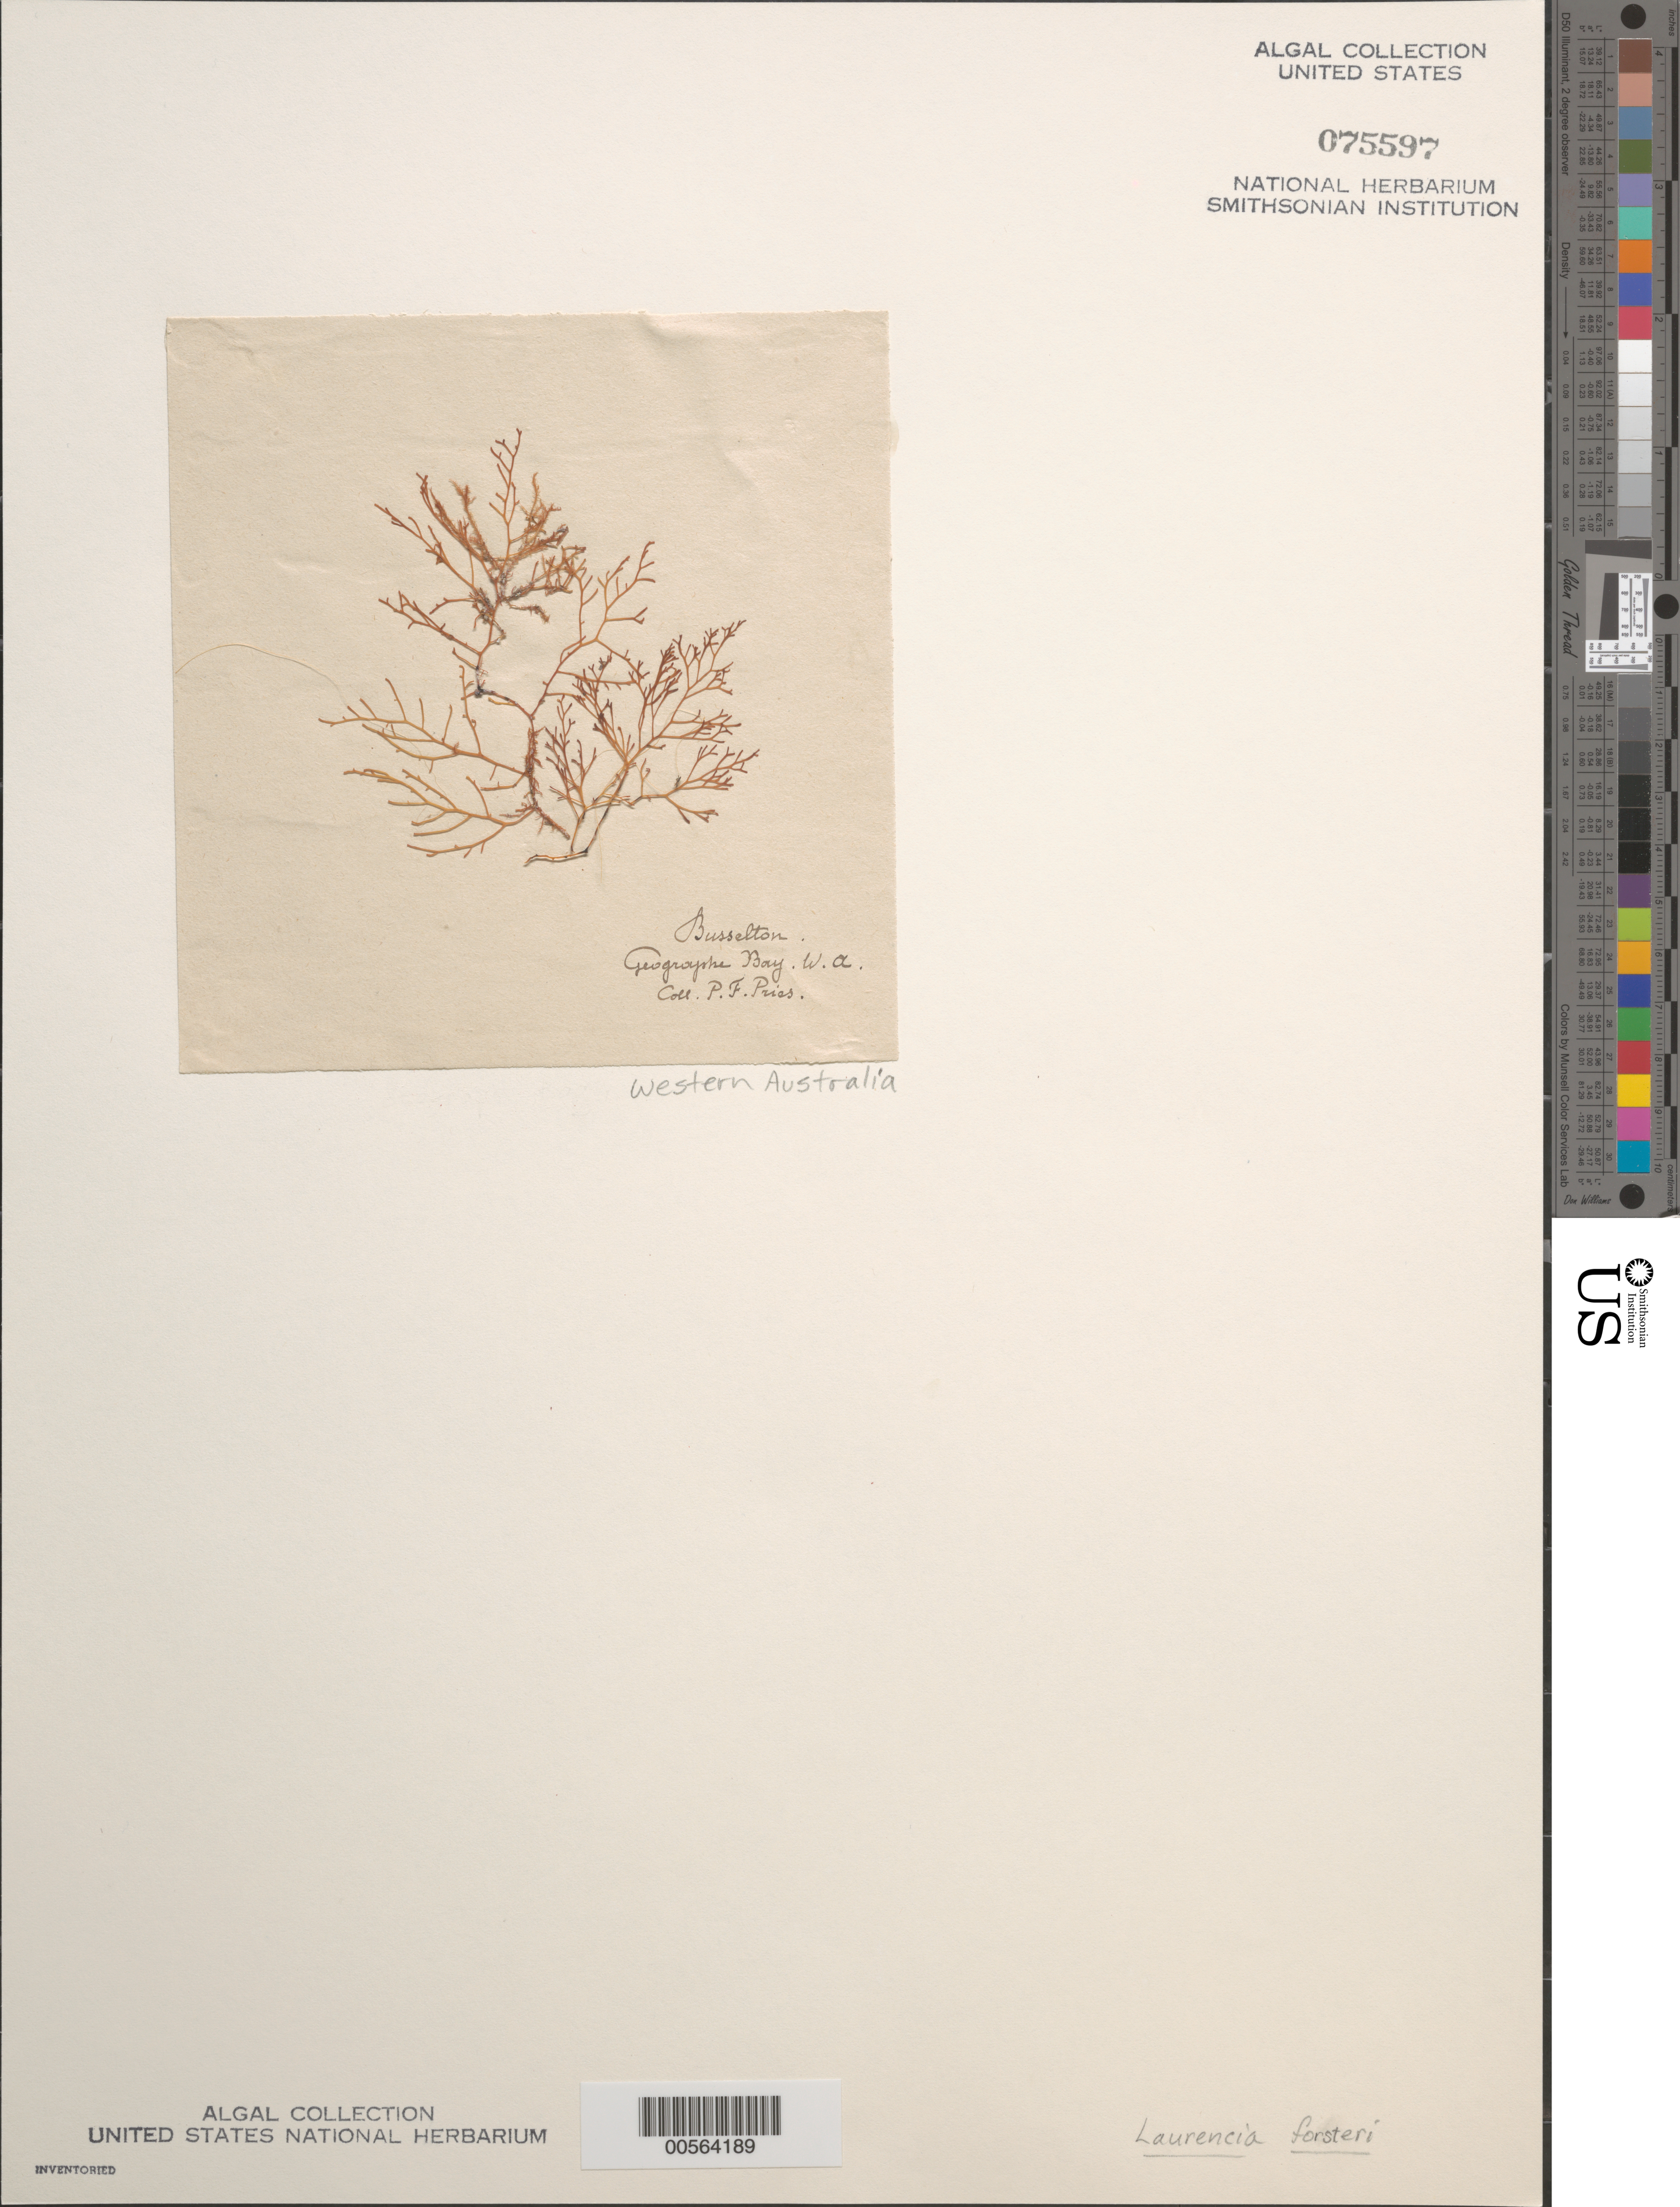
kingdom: Plantae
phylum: Rhodophyta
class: Florideophyceae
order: Ceramiales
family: Rhodomelaceae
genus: Laurencia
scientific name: Laurencia forsteri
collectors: P. Pries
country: Australia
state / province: Western Australia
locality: Busselton, Geographe Bay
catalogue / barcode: US 75597